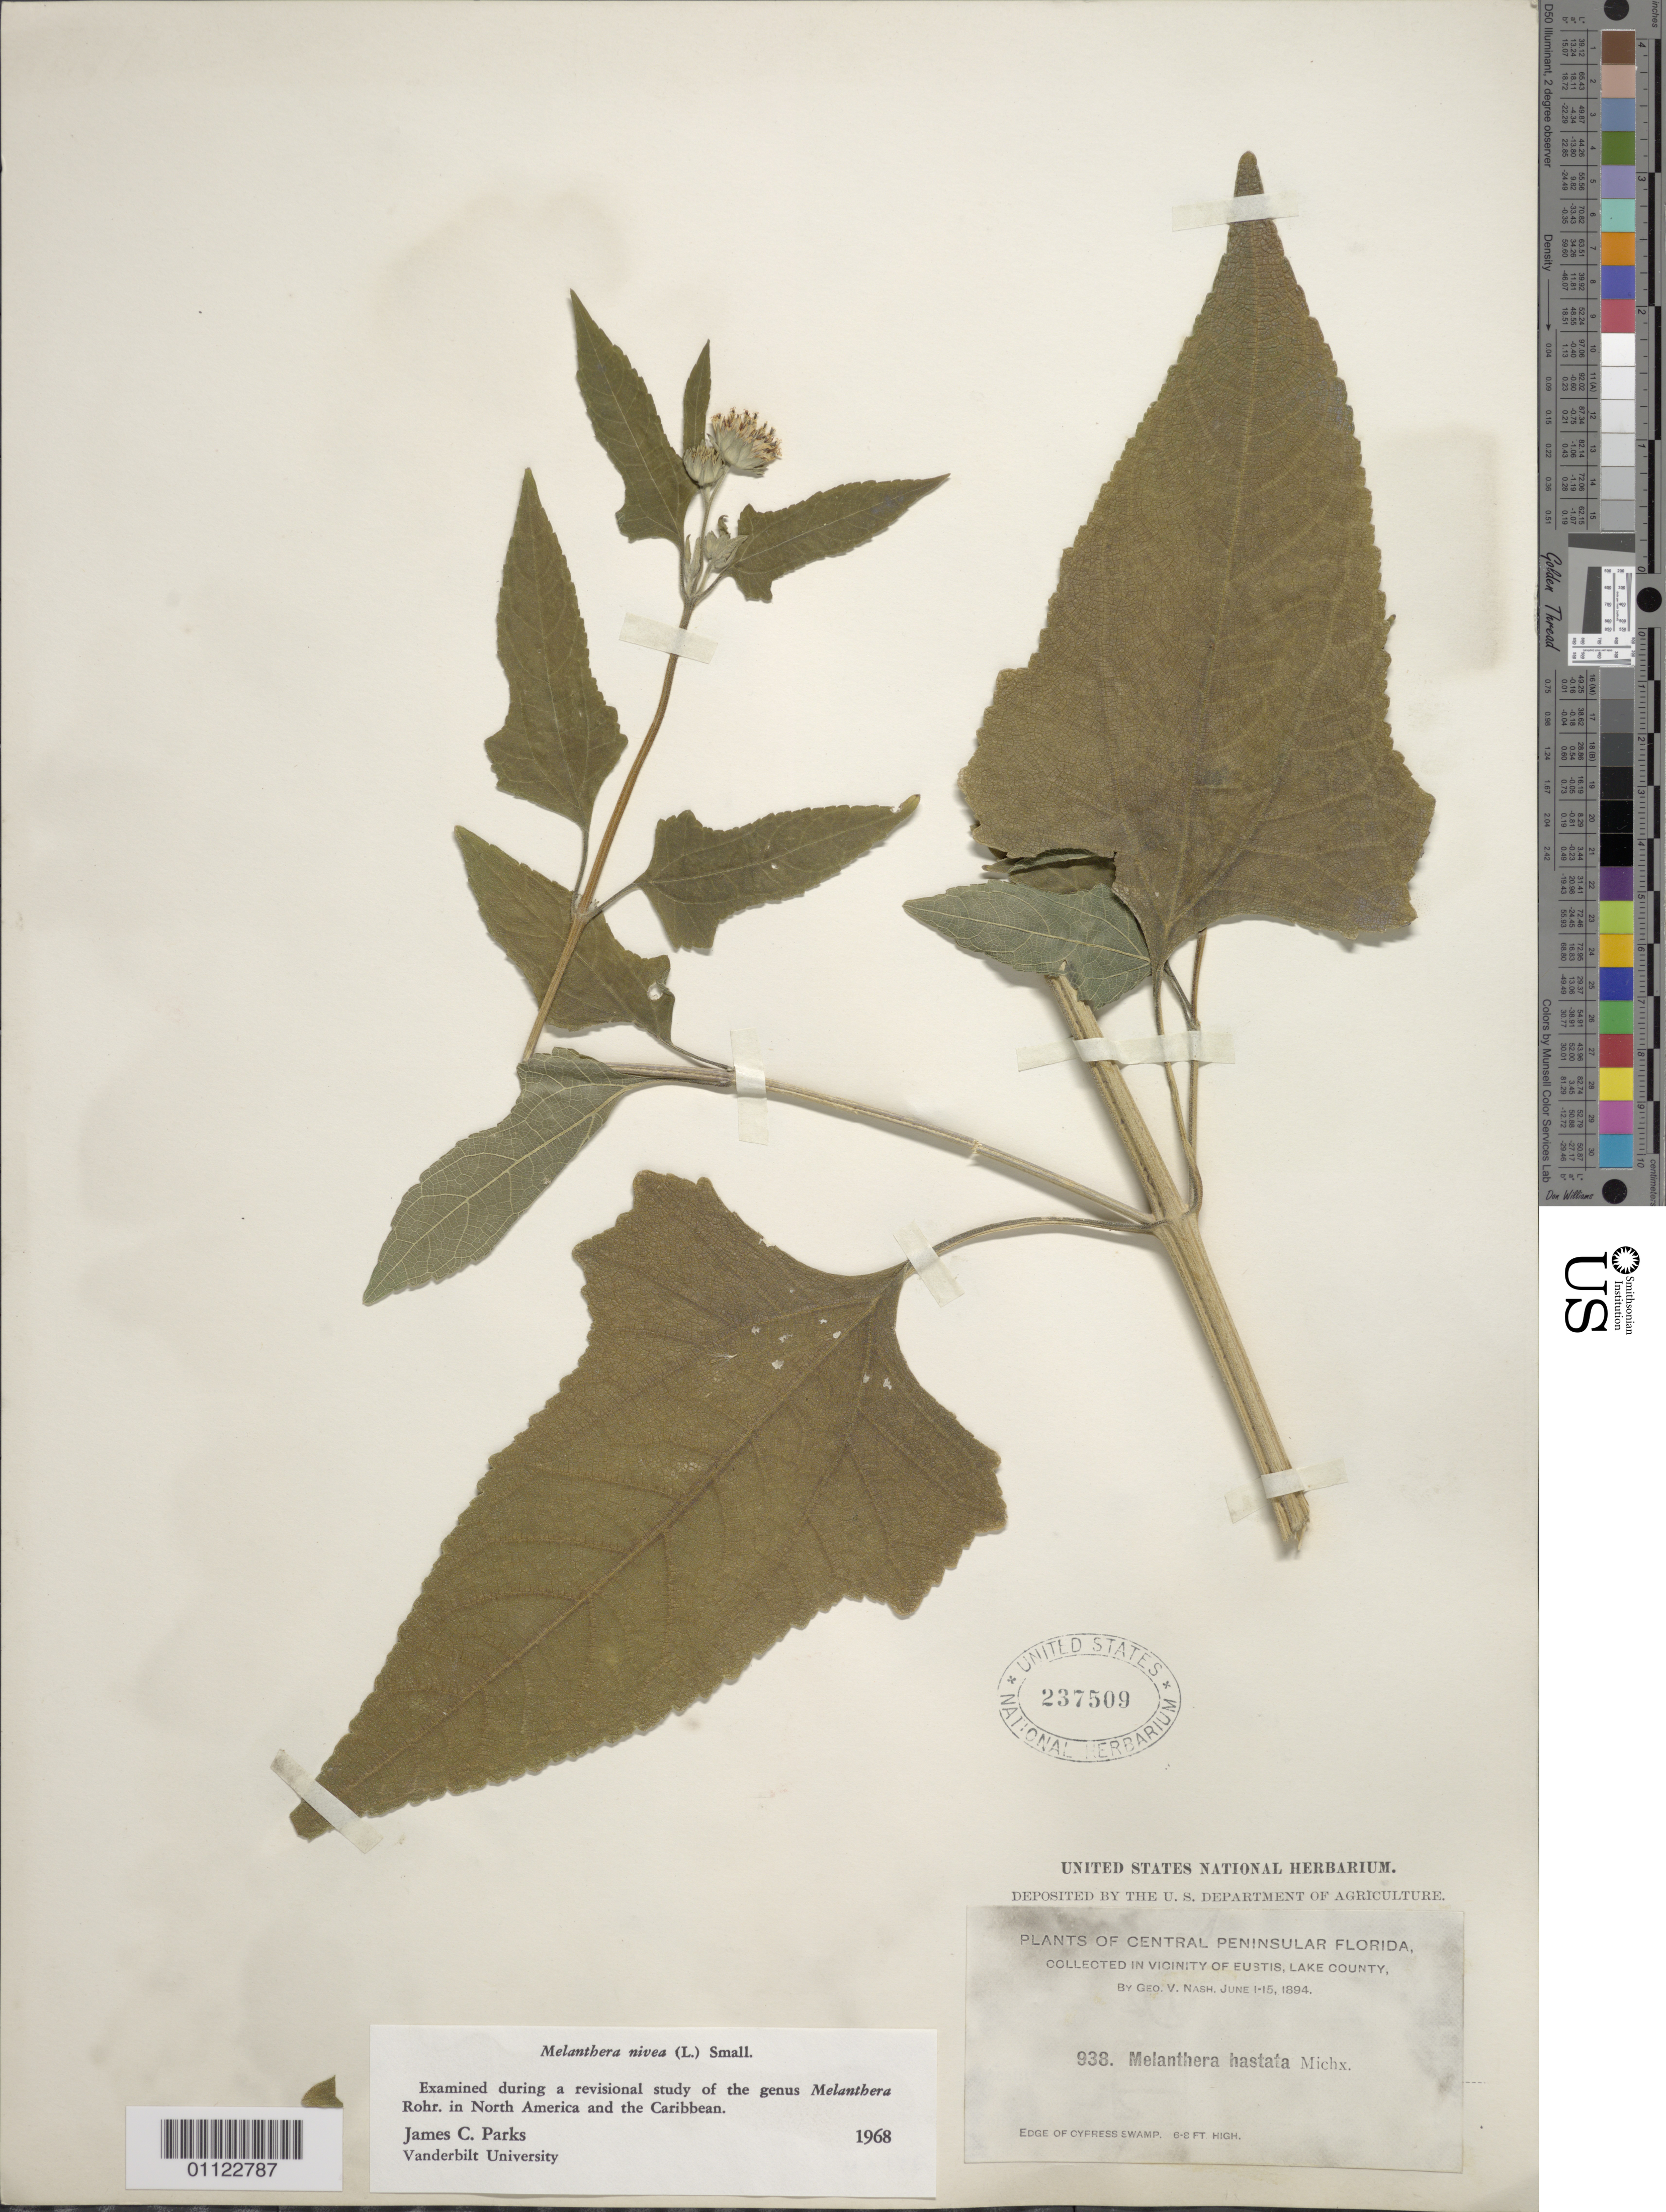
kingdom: Plantae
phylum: Tracheophyta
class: Magnoliopsida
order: Asterales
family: Asteraceae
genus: Melanthera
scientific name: Melanthera nivea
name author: (L.) Small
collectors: G. V. Nash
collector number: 938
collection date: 1894-06-01/1894-06-15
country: United States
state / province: Florida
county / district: Lake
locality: vic of Eustis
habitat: edge of Cypress swamp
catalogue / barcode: US 237509